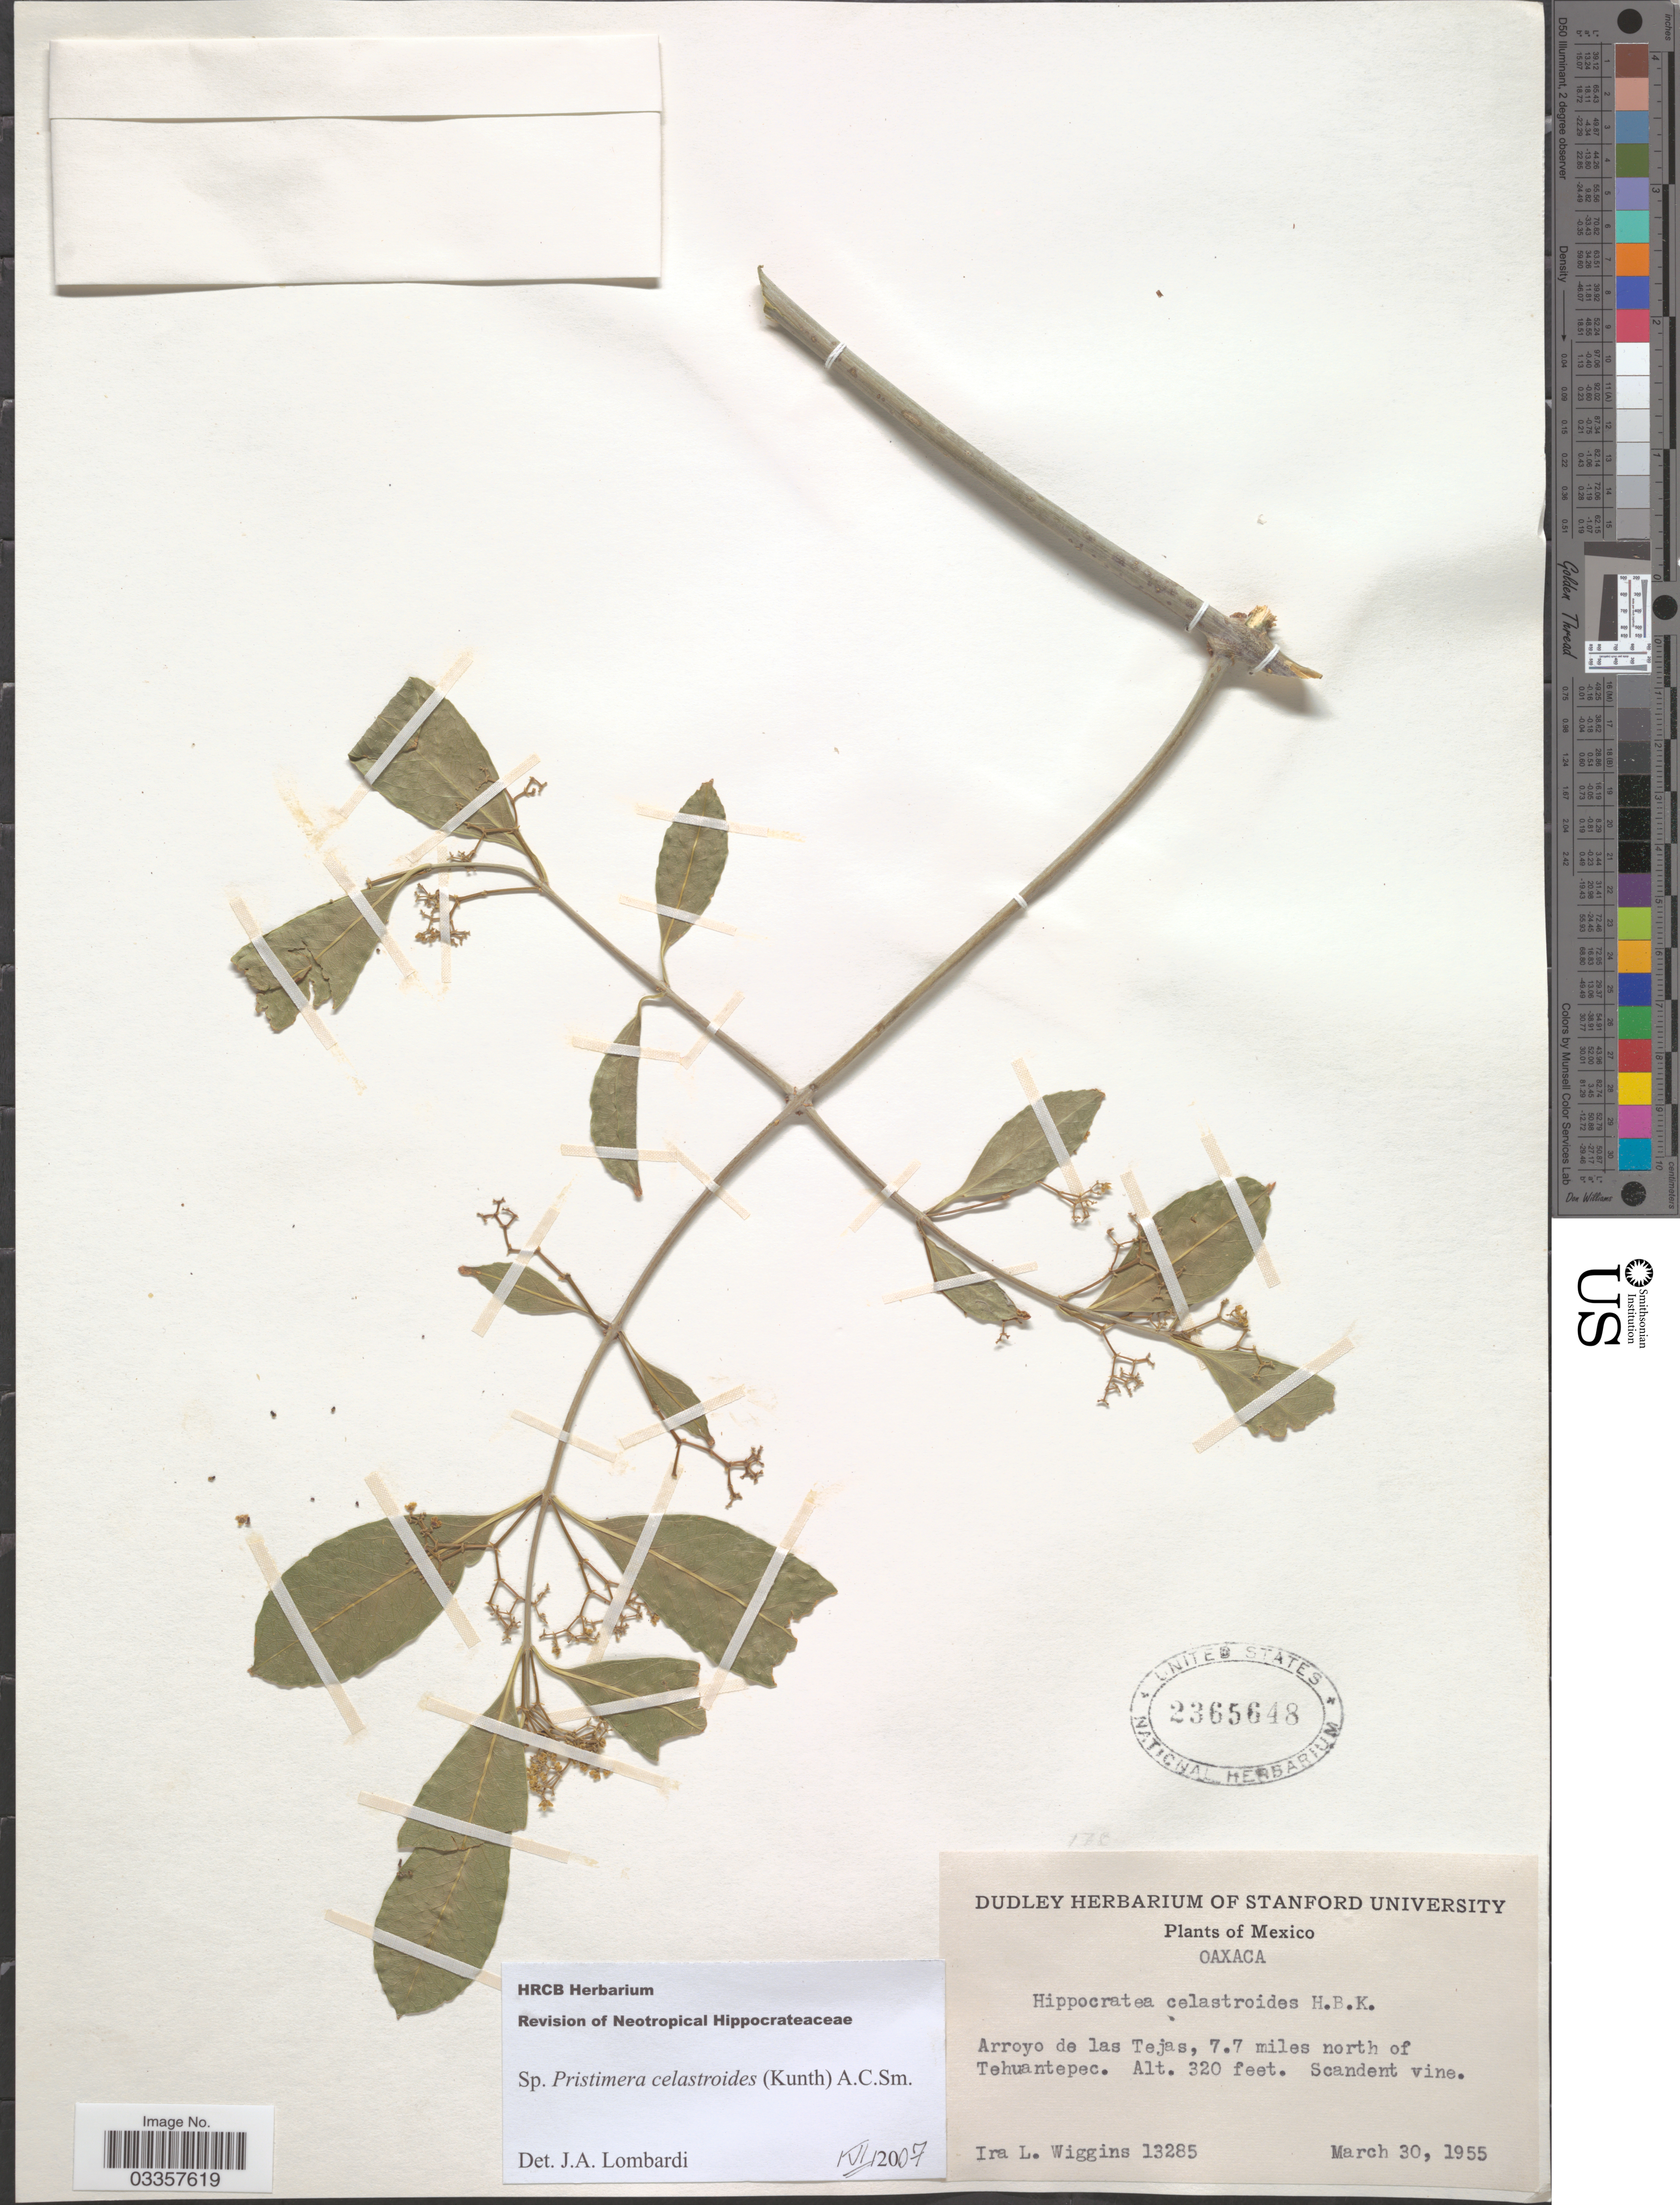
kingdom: Plantae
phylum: Tracheophyta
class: Magnoliopsida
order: Celastrales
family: Celastraceae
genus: Pristimera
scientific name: Pristimera celastroides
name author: (Kunth) A.C. Sm.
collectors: I. L. Wiggins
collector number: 13285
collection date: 1955-03-30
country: Mexico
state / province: Oaxaca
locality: Arroyo de las Tejas, 7.7 miles north of Tehuantepec.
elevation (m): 98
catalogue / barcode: US 2365648